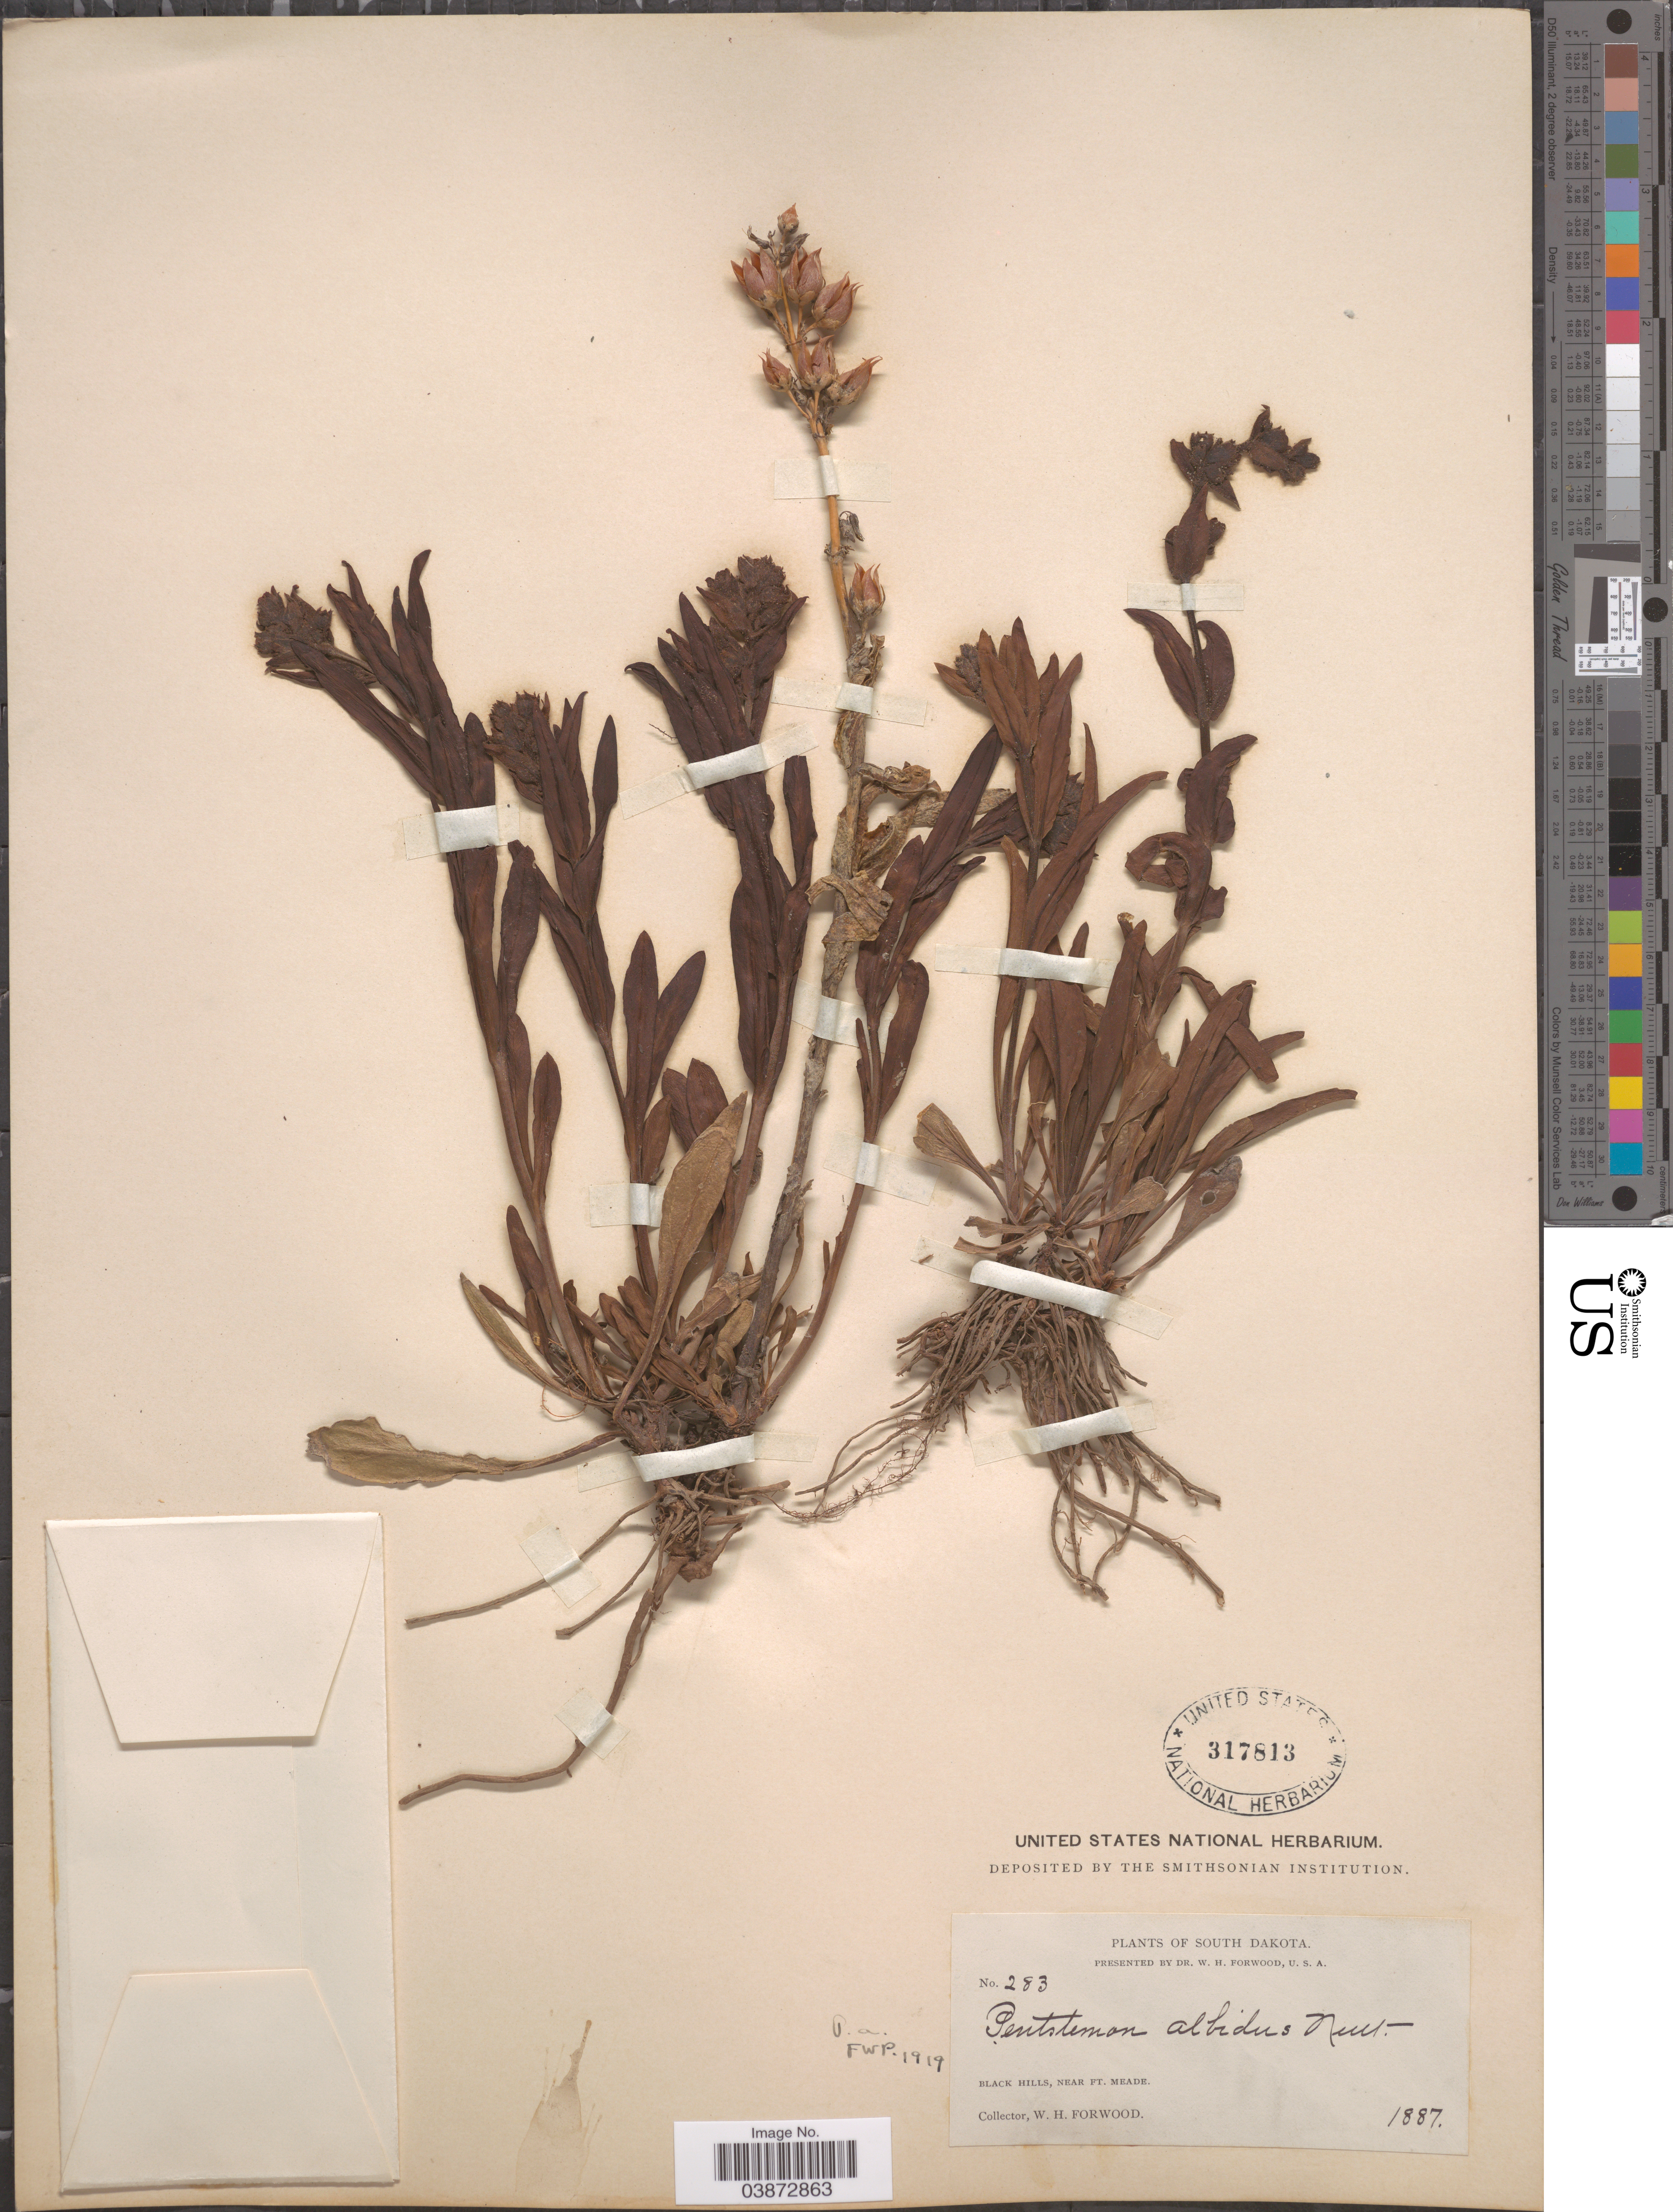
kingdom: Plantae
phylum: Tracheophyta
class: Magnoliopsida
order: Lamiales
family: Plantaginaceae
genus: Penstemon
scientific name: Penstemon albidus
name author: Nutt.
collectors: W. Forwood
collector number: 283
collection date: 1887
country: United States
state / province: South Dakota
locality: Black Hills, near Ft. Meade.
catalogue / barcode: US 317813